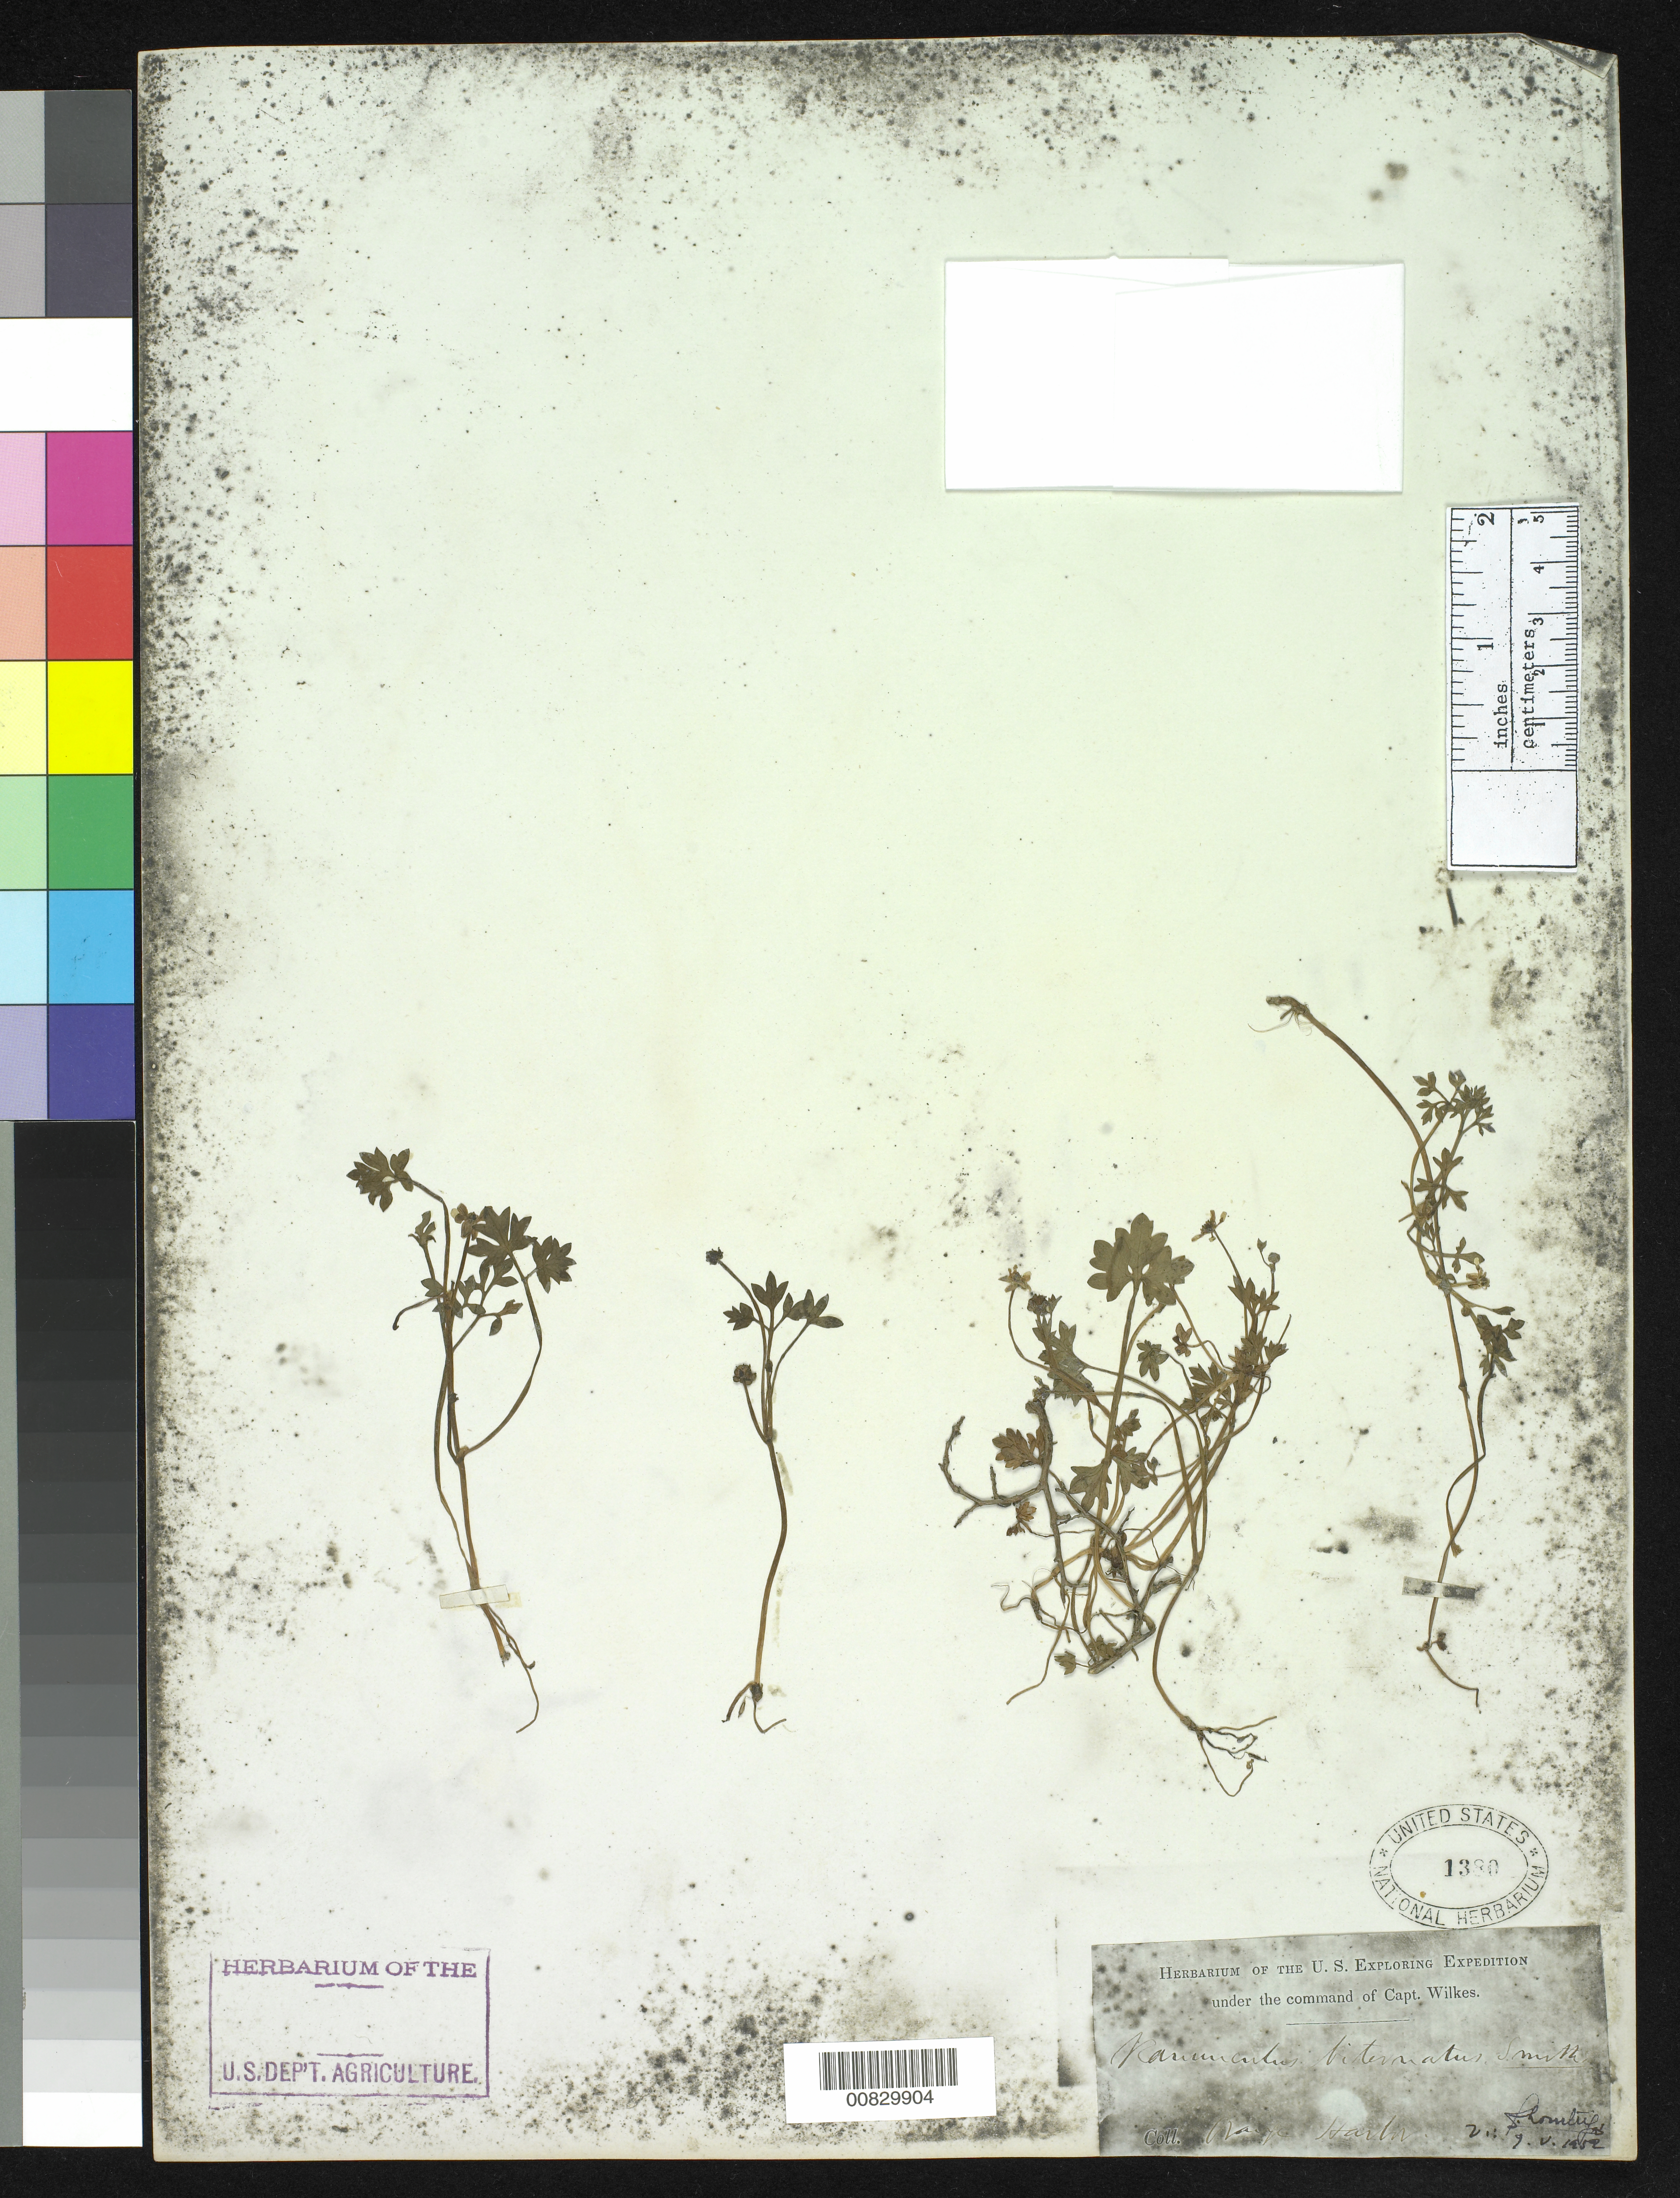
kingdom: Plantae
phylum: Tracheophyta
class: Magnoliopsida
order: Ranunculales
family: Ranunculaceae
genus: Ranunculus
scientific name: Ranunculus biternatus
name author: Sm.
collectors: Wilkes Explor. Exped.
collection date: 1838/1842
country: Argentina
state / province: Tierra del Fuego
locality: Orange Harbor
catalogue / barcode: US 1380